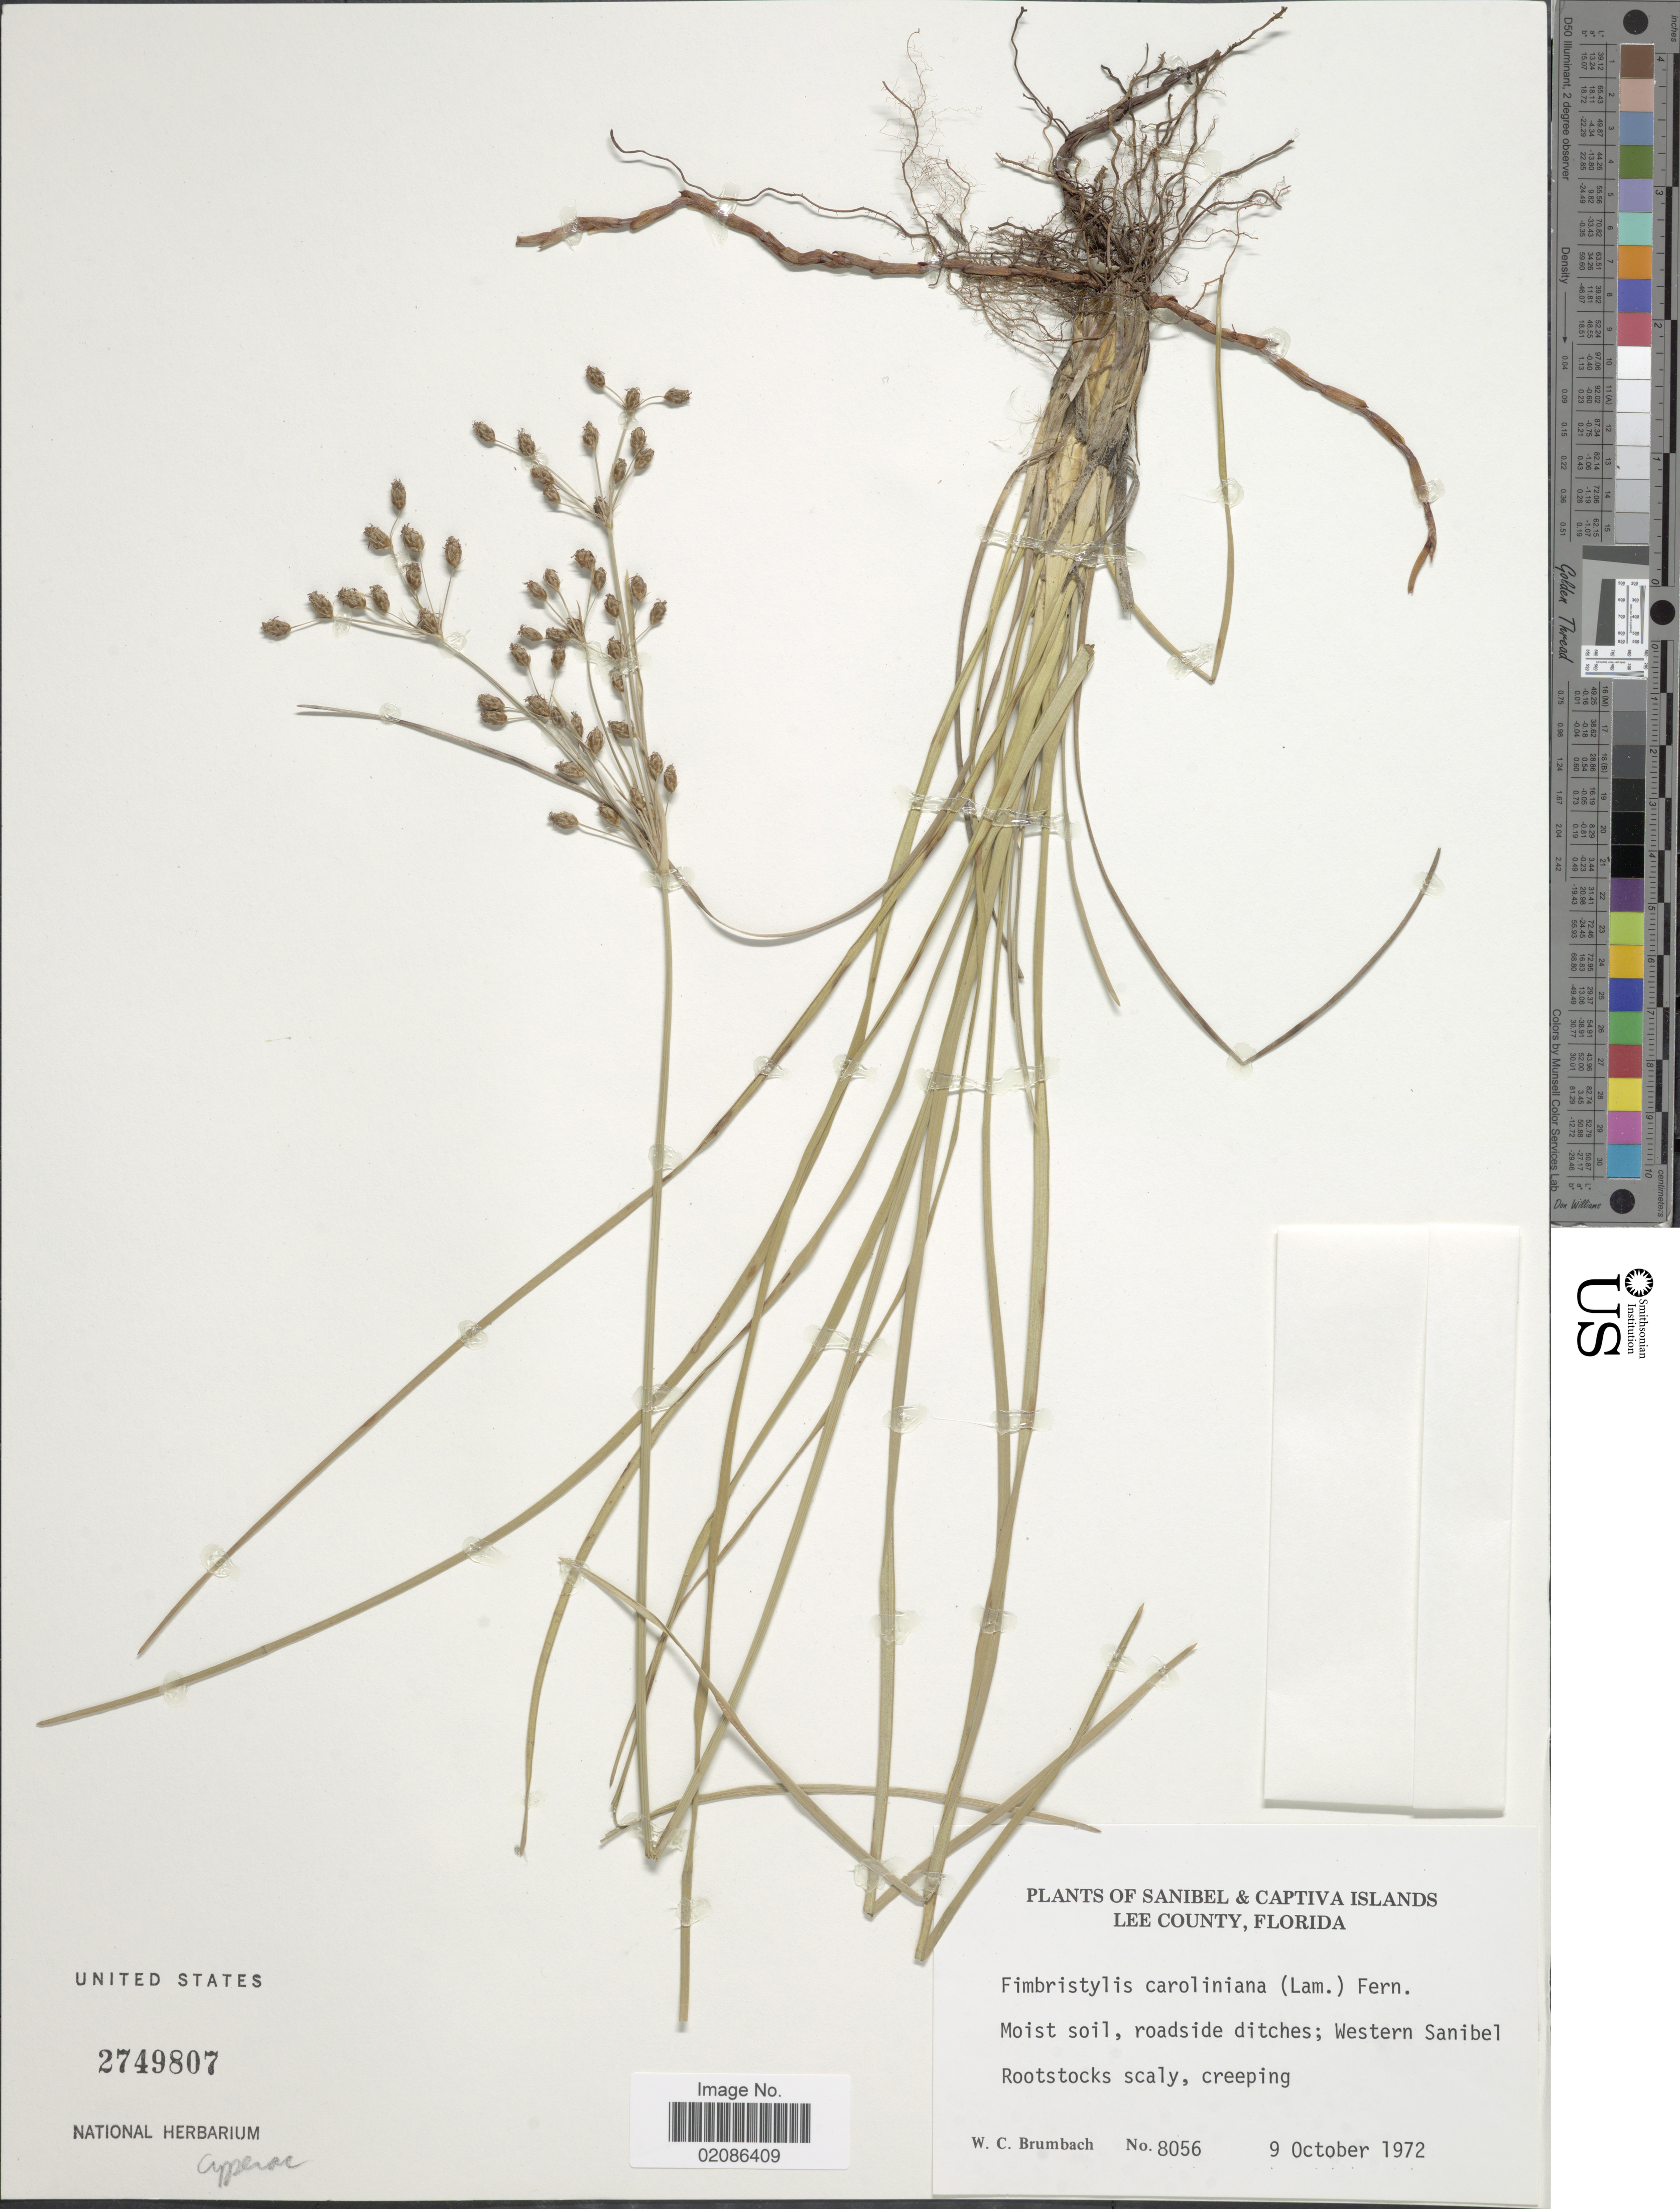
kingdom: Plantae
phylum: Tracheophyta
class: Liliopsida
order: Poales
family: Cyperaceae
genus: Fimbristylis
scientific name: Fimbristylis caroliniana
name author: (Lam.) Fernald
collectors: W. C. Brumbach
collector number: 8056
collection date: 1972-10-09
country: United States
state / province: Florida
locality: Sanibel & Captiva Islands, Lee County, Moist soil, roadside ditches; Western Sanibel Rootstocks scaly, creeping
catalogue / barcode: US 2749807